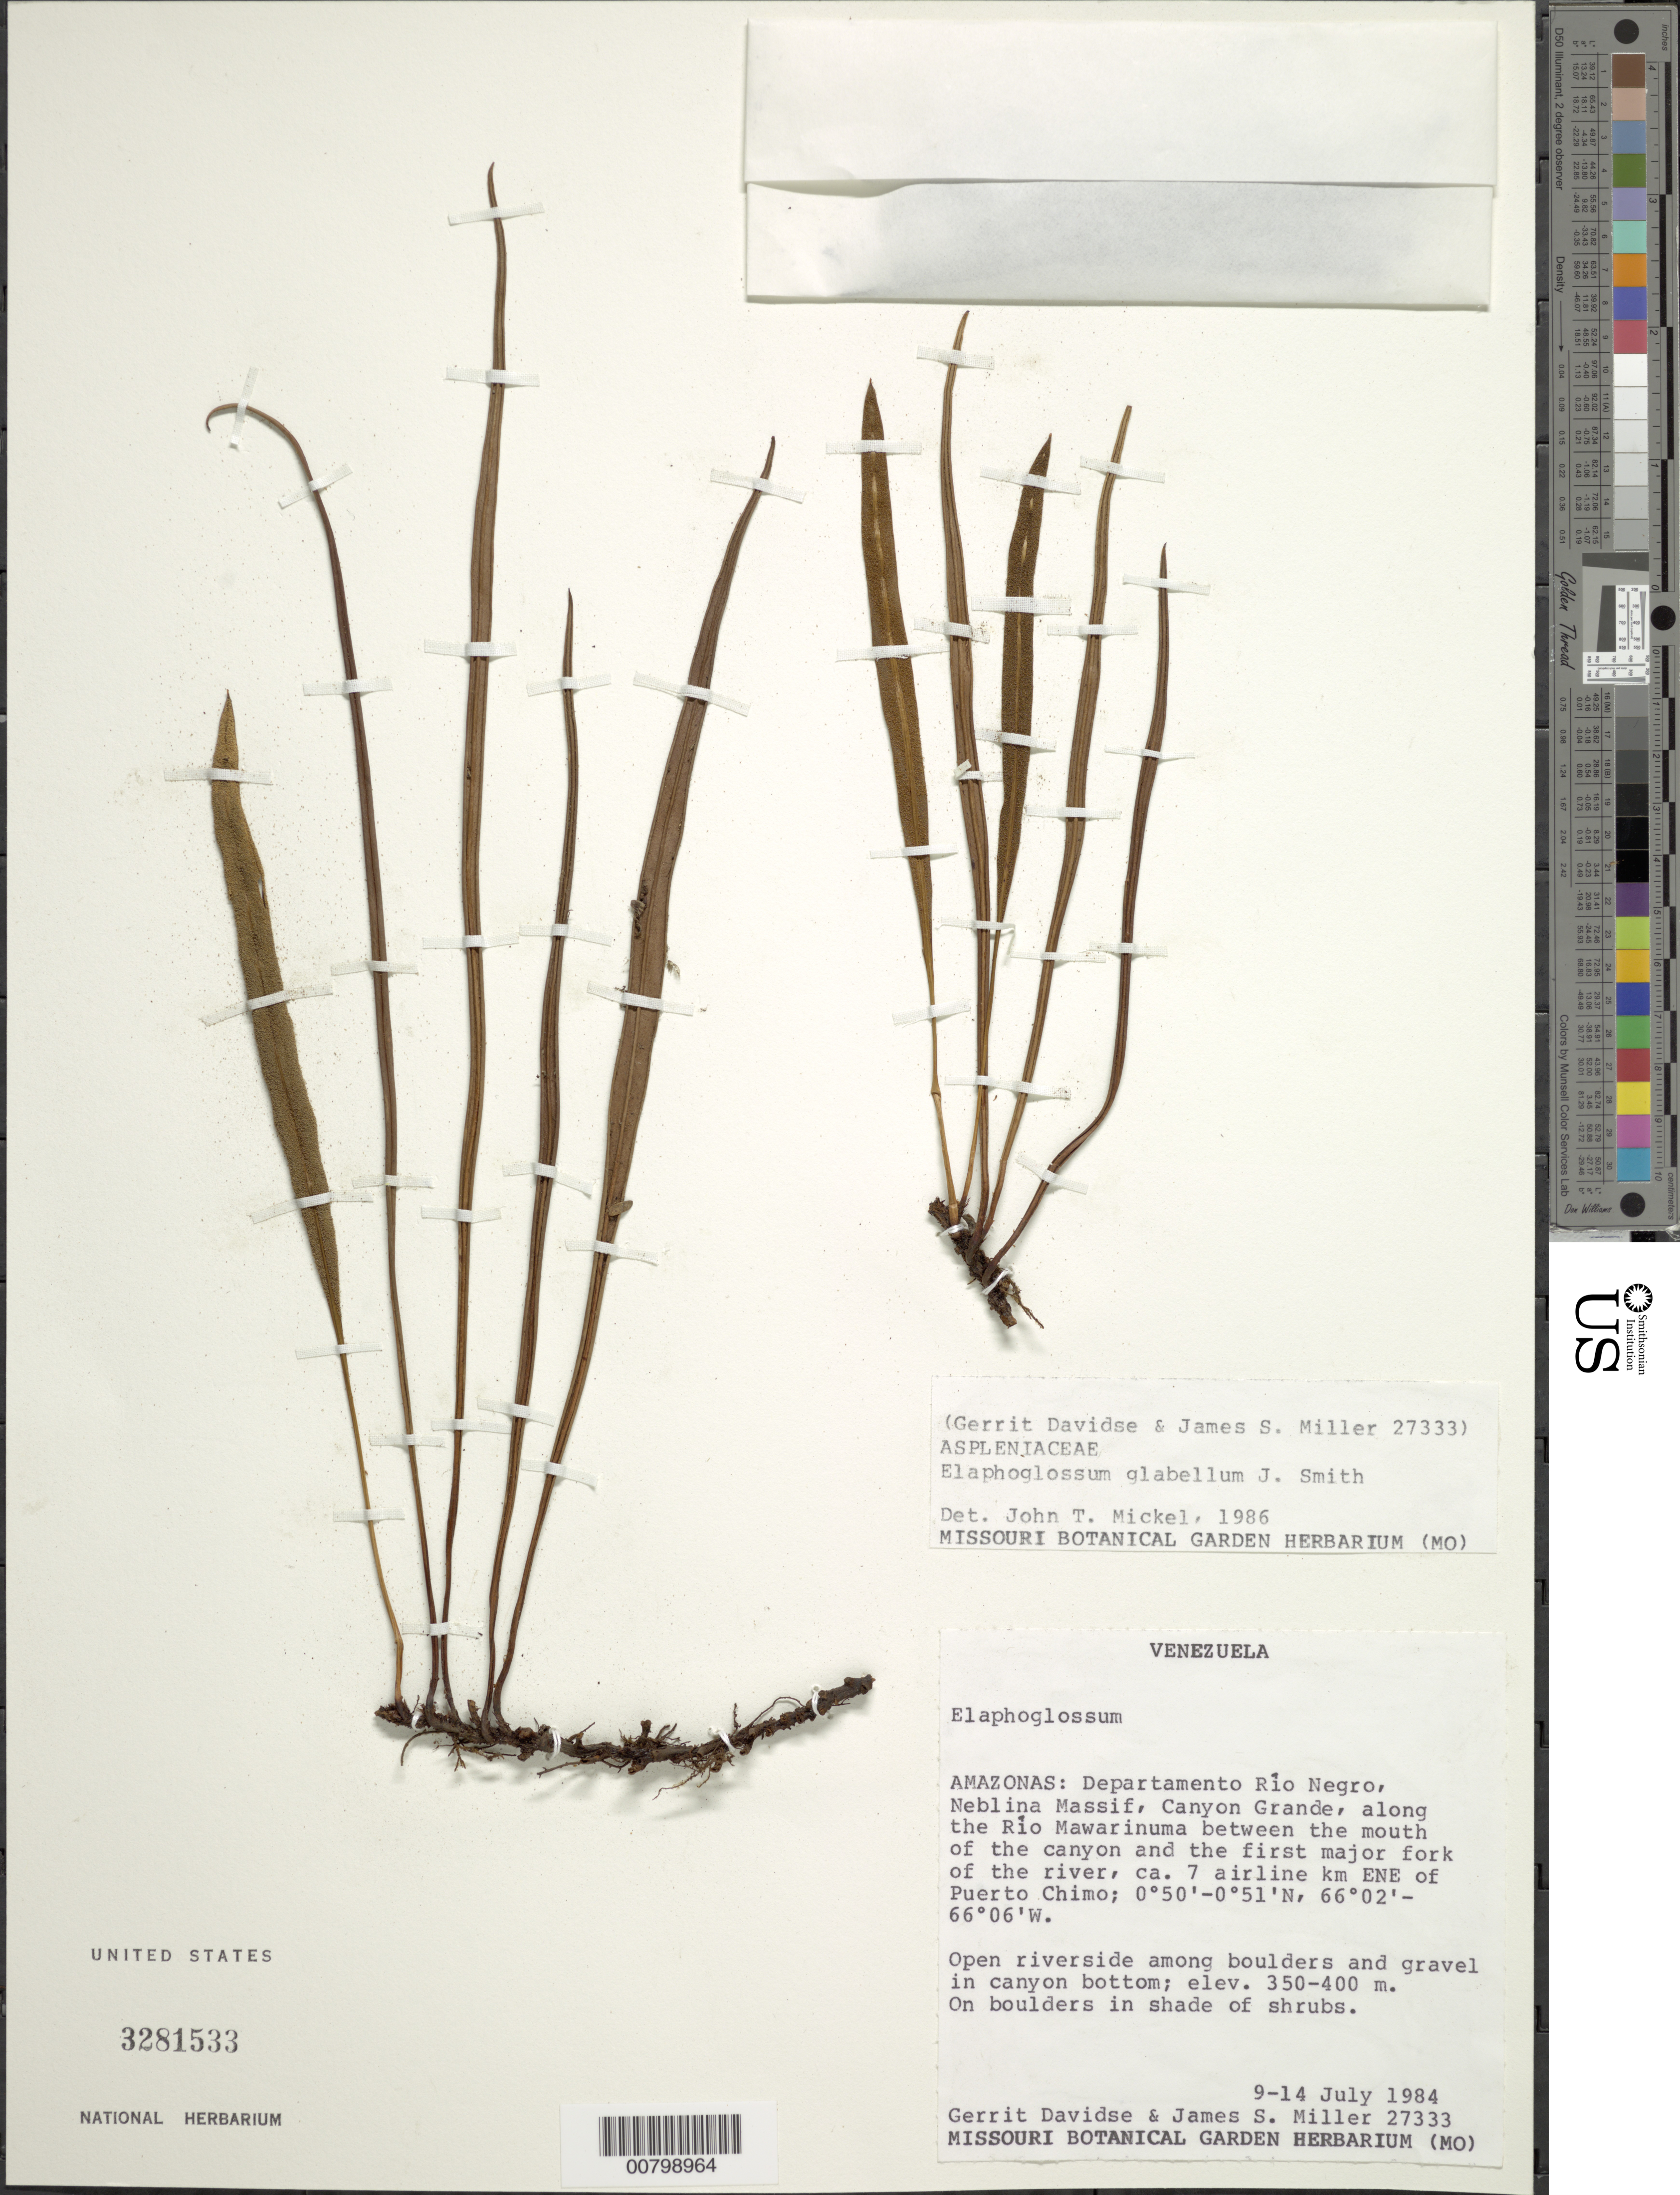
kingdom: Plantae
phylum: Tracheophyta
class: Polypodiopsida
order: Polypodiales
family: Dryopteridaceae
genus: Elaphoglossum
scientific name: Elaphoglossum glabellum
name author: J. Sm.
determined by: Mickel, J. T., (NY), New York Botanical Garden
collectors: G. Davidse & J. S. Miller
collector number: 27333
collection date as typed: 9-Jul-84 to 14-Jul-84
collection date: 1984-07-09/1984-07-14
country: Venezuela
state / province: Amazonas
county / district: Río Negro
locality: Neblina Massif, Canyon Grande, along Río Mawarinuma, 7 airline km E-NE of Puerto Chimo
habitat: Open riverside among boulders and gravel in canyon bottom; on boulders in shade of shrubs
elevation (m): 350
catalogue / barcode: US 3281533